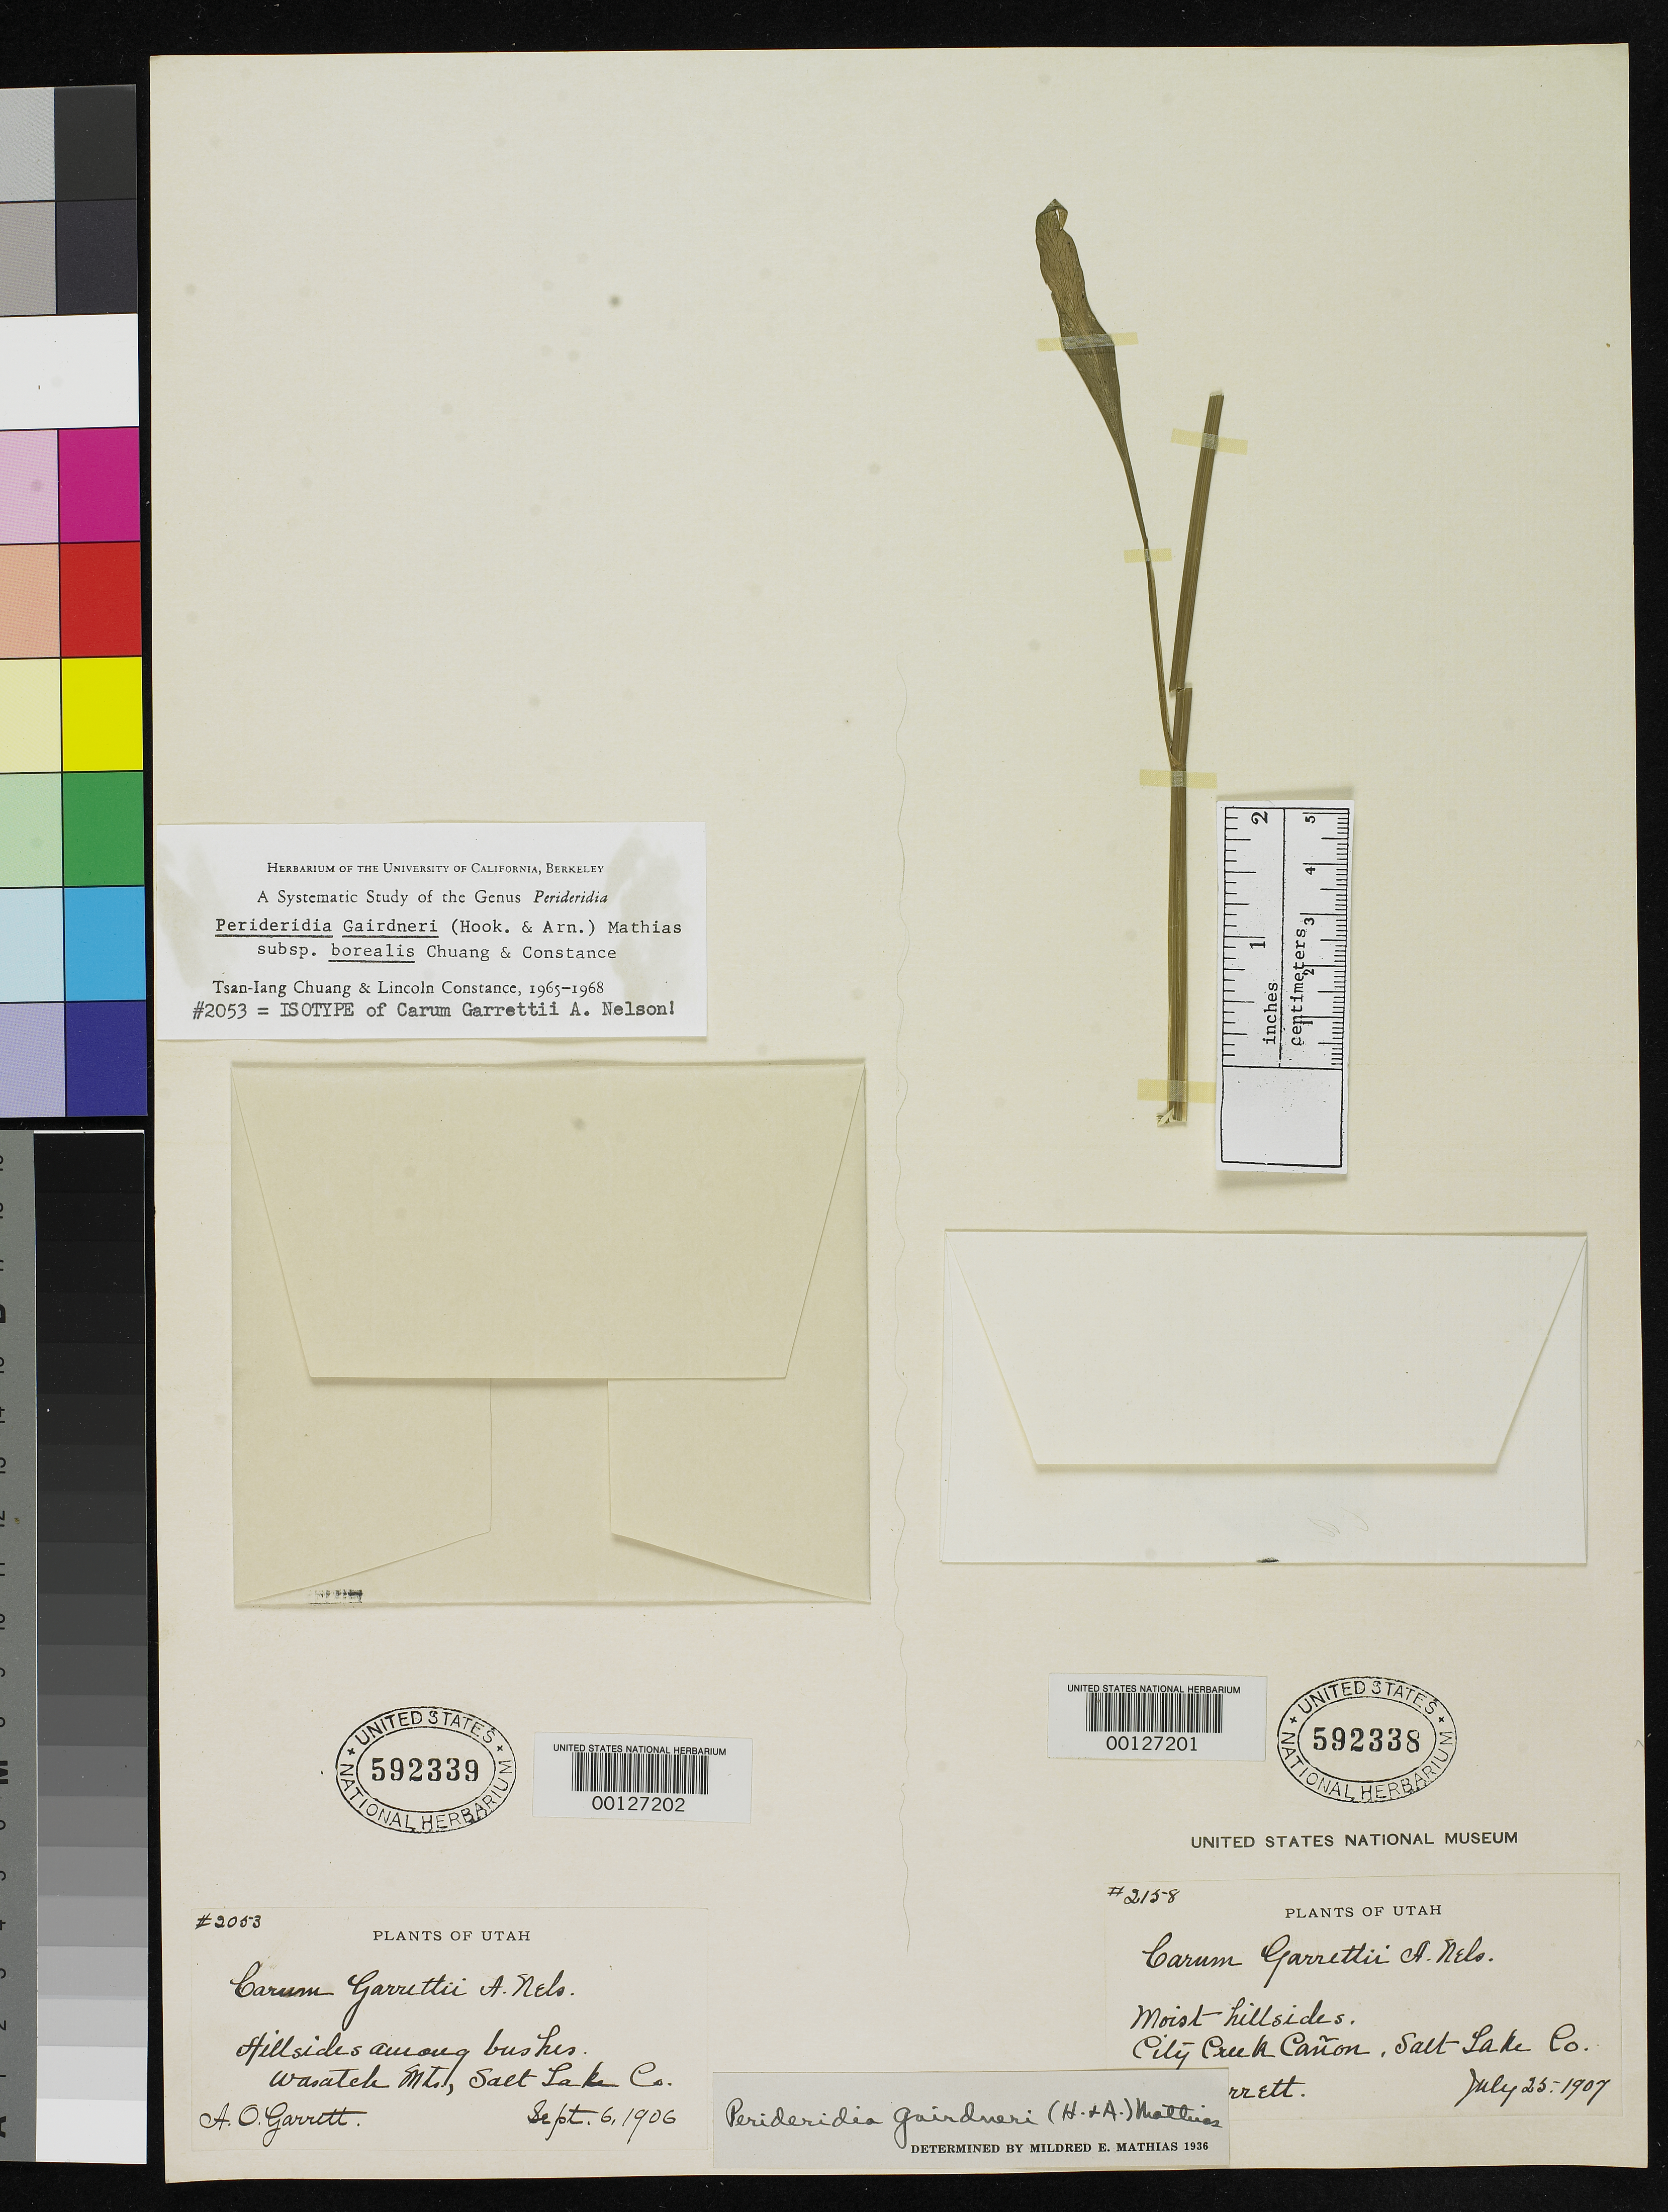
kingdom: Plantae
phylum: Tracheophyta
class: Magnoliopsida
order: Apiales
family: Apiaceae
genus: Carum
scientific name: Carum garrettii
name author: A. Nelson in J.M. Coult. & Rose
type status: Type Fragment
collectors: A. O. Garrett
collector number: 2053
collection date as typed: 06 Sep 1906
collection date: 1906-09-06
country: United States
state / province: Utah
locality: Wasatch Mountains.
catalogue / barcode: US 592338